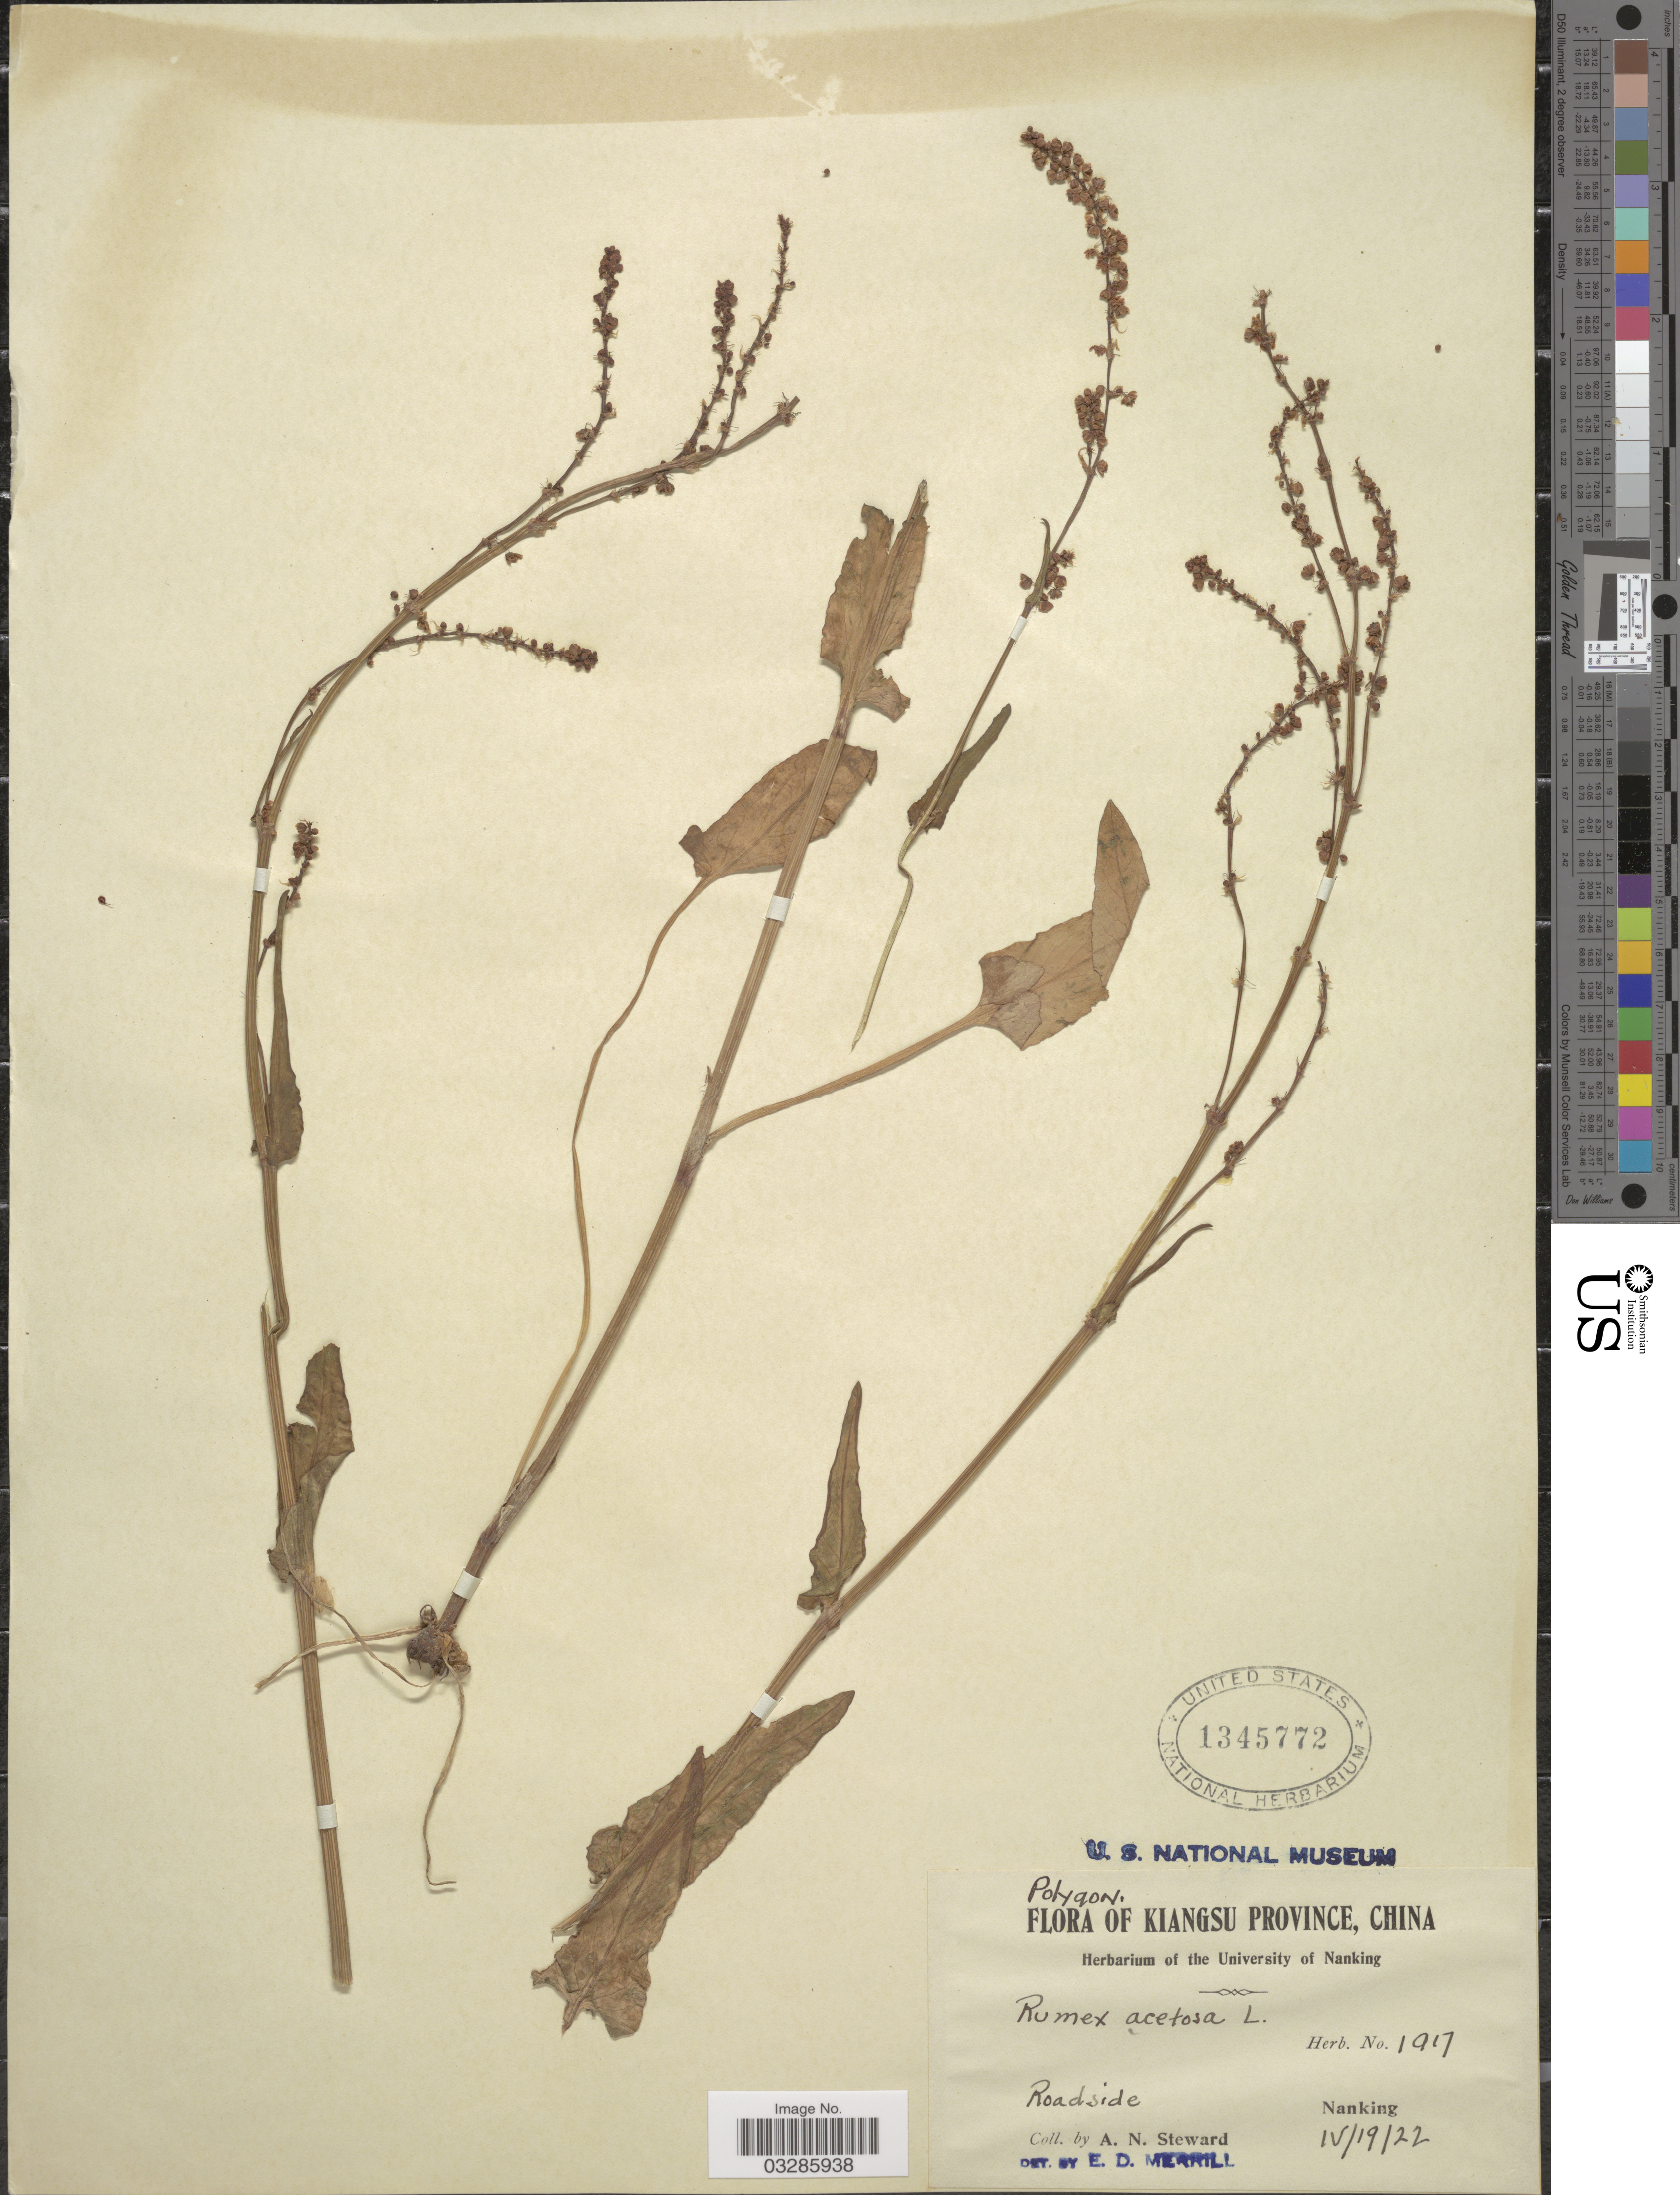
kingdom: Plantae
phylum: Tracheophyta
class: Magnoliopsida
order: Caryophyllales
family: Polygonaceae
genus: Rumex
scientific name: Rumex acetosa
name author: L.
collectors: A. N. Steward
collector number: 1917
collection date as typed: Transcribed d/m/y: 19/4/22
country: China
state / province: Jiangsu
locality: Kiangsu Province, Nanking.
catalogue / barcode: US 1345772